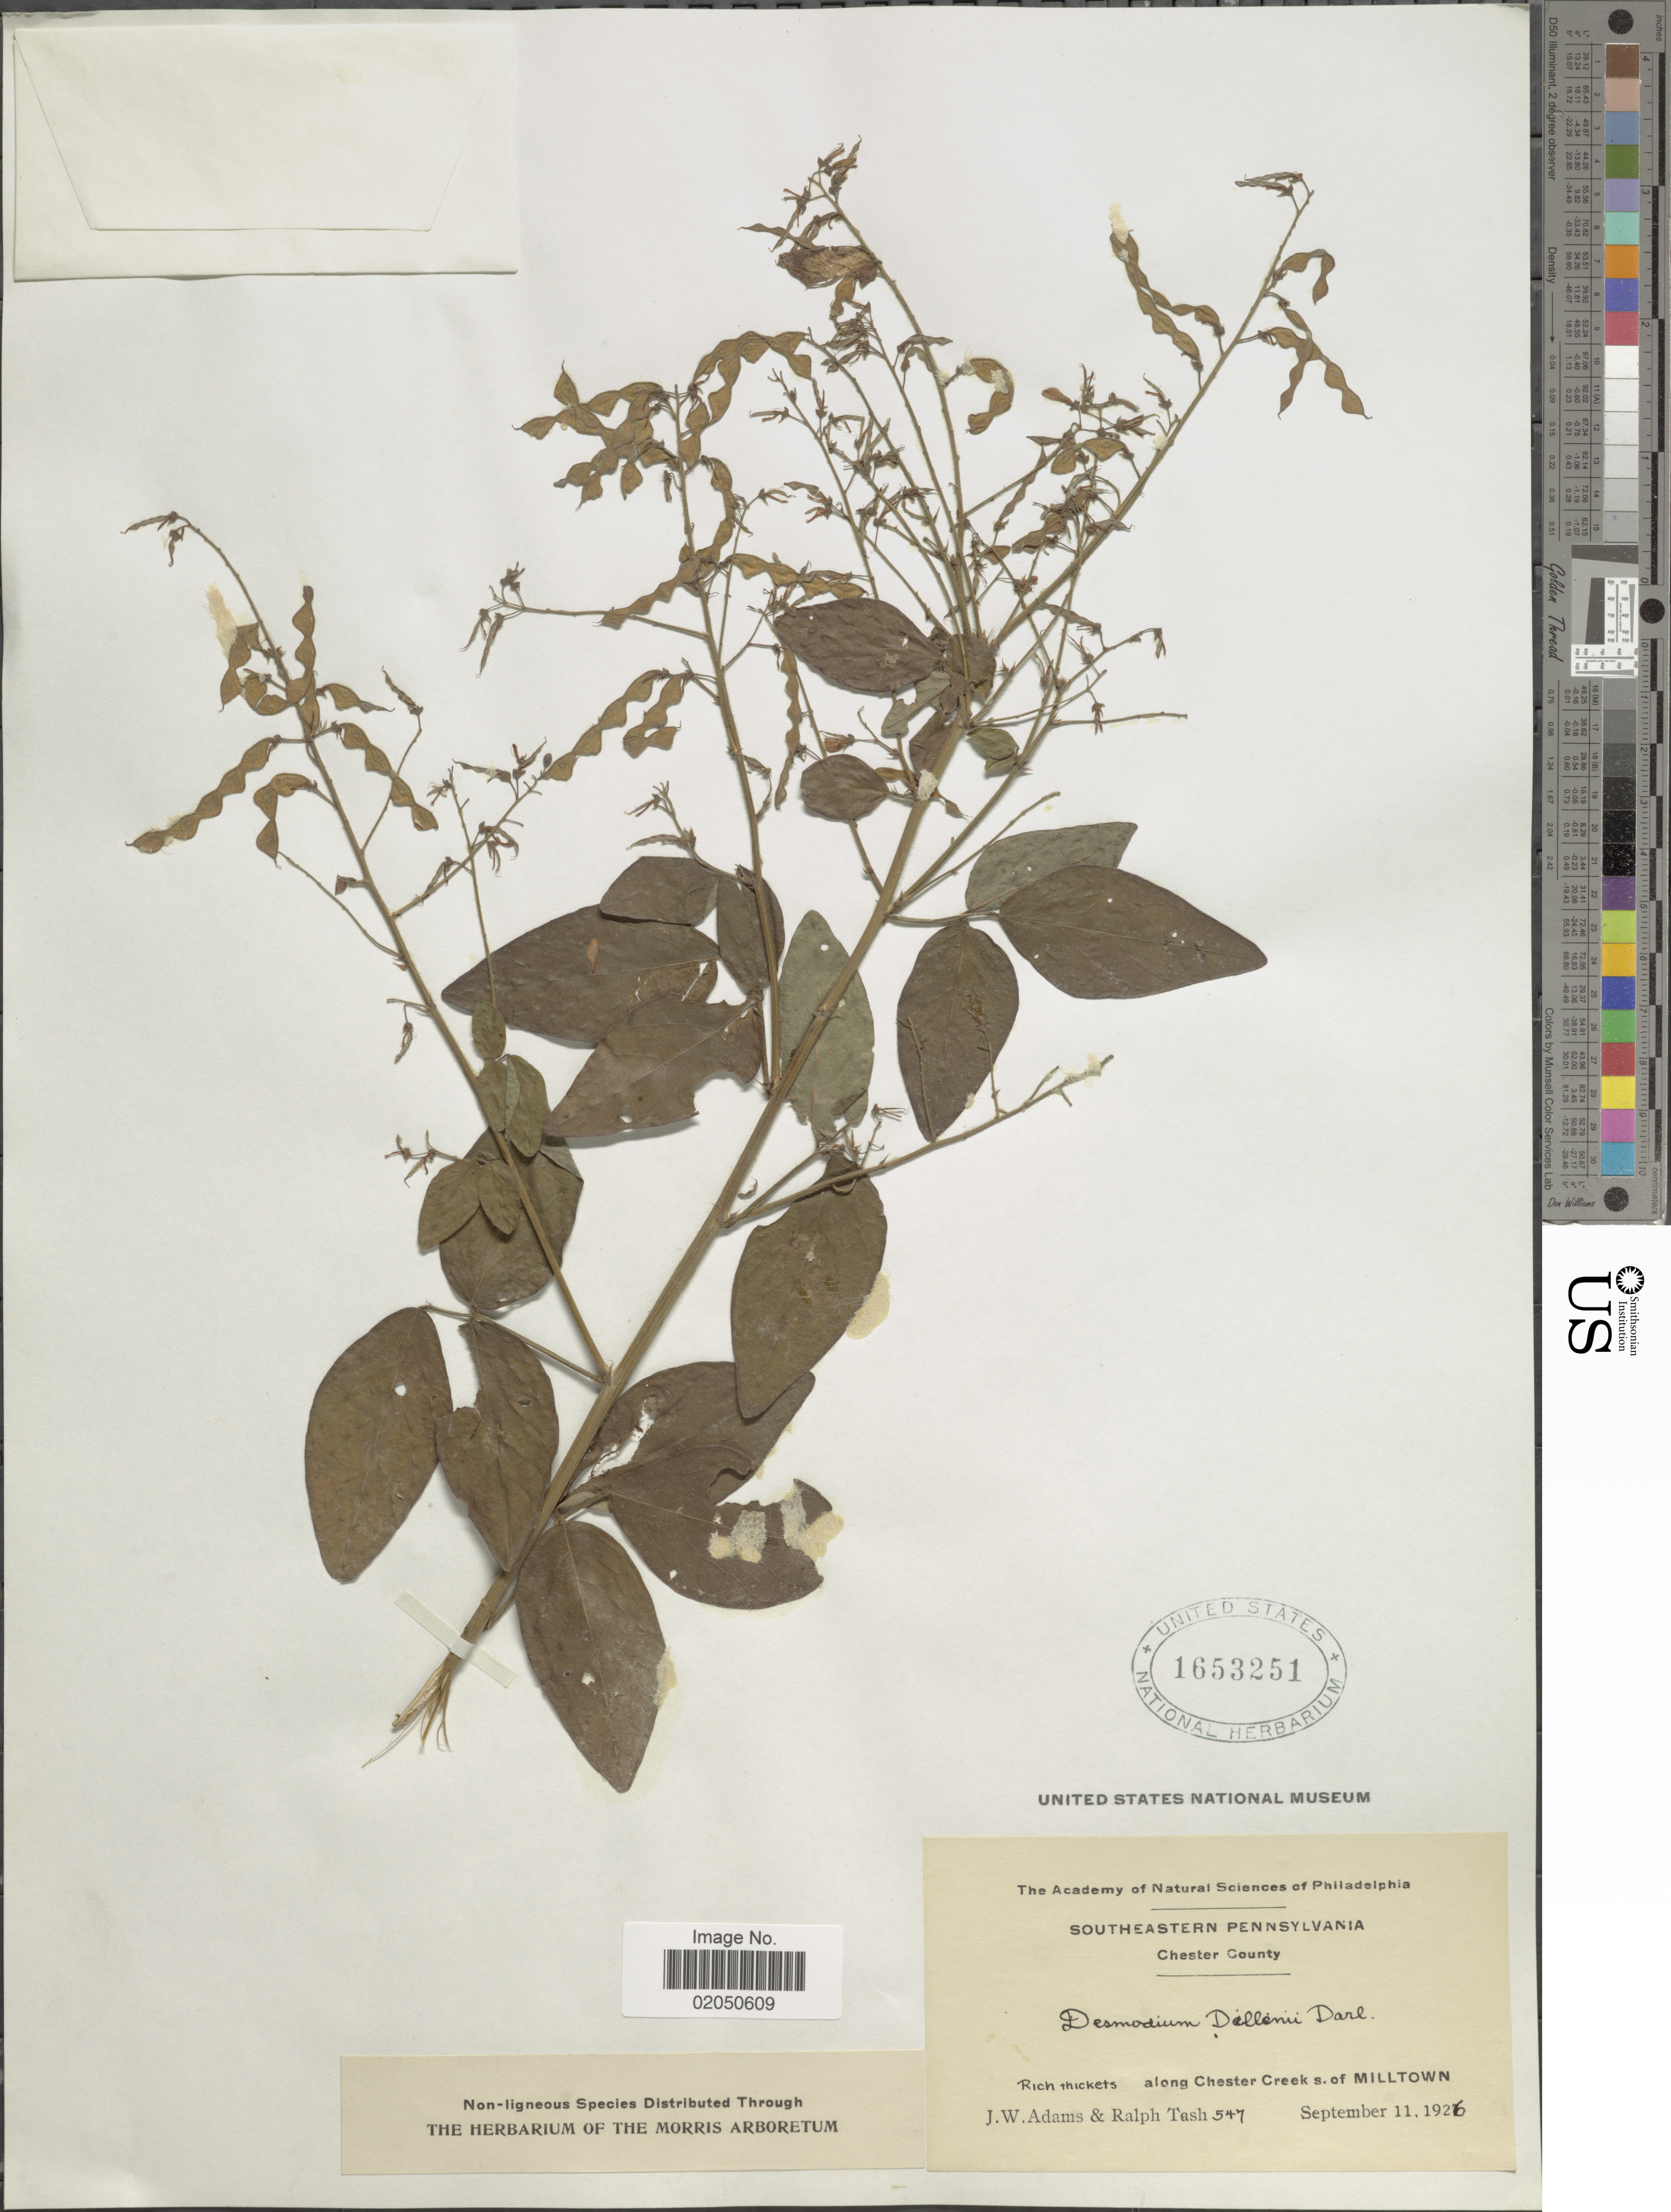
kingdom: Plantae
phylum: Tracheophyta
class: Magnoliopsida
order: Fabales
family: Fabaceae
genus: Desmodium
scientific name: Desmodium glabellum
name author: (Michx.) DC.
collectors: J. Adams & R. Tash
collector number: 547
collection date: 1926-09-11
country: United States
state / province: Pennsylvania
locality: Southeastern Pennsylvania, Chester County. Rich thickets along Chester Creek s. of Milltown.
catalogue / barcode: US 1653251